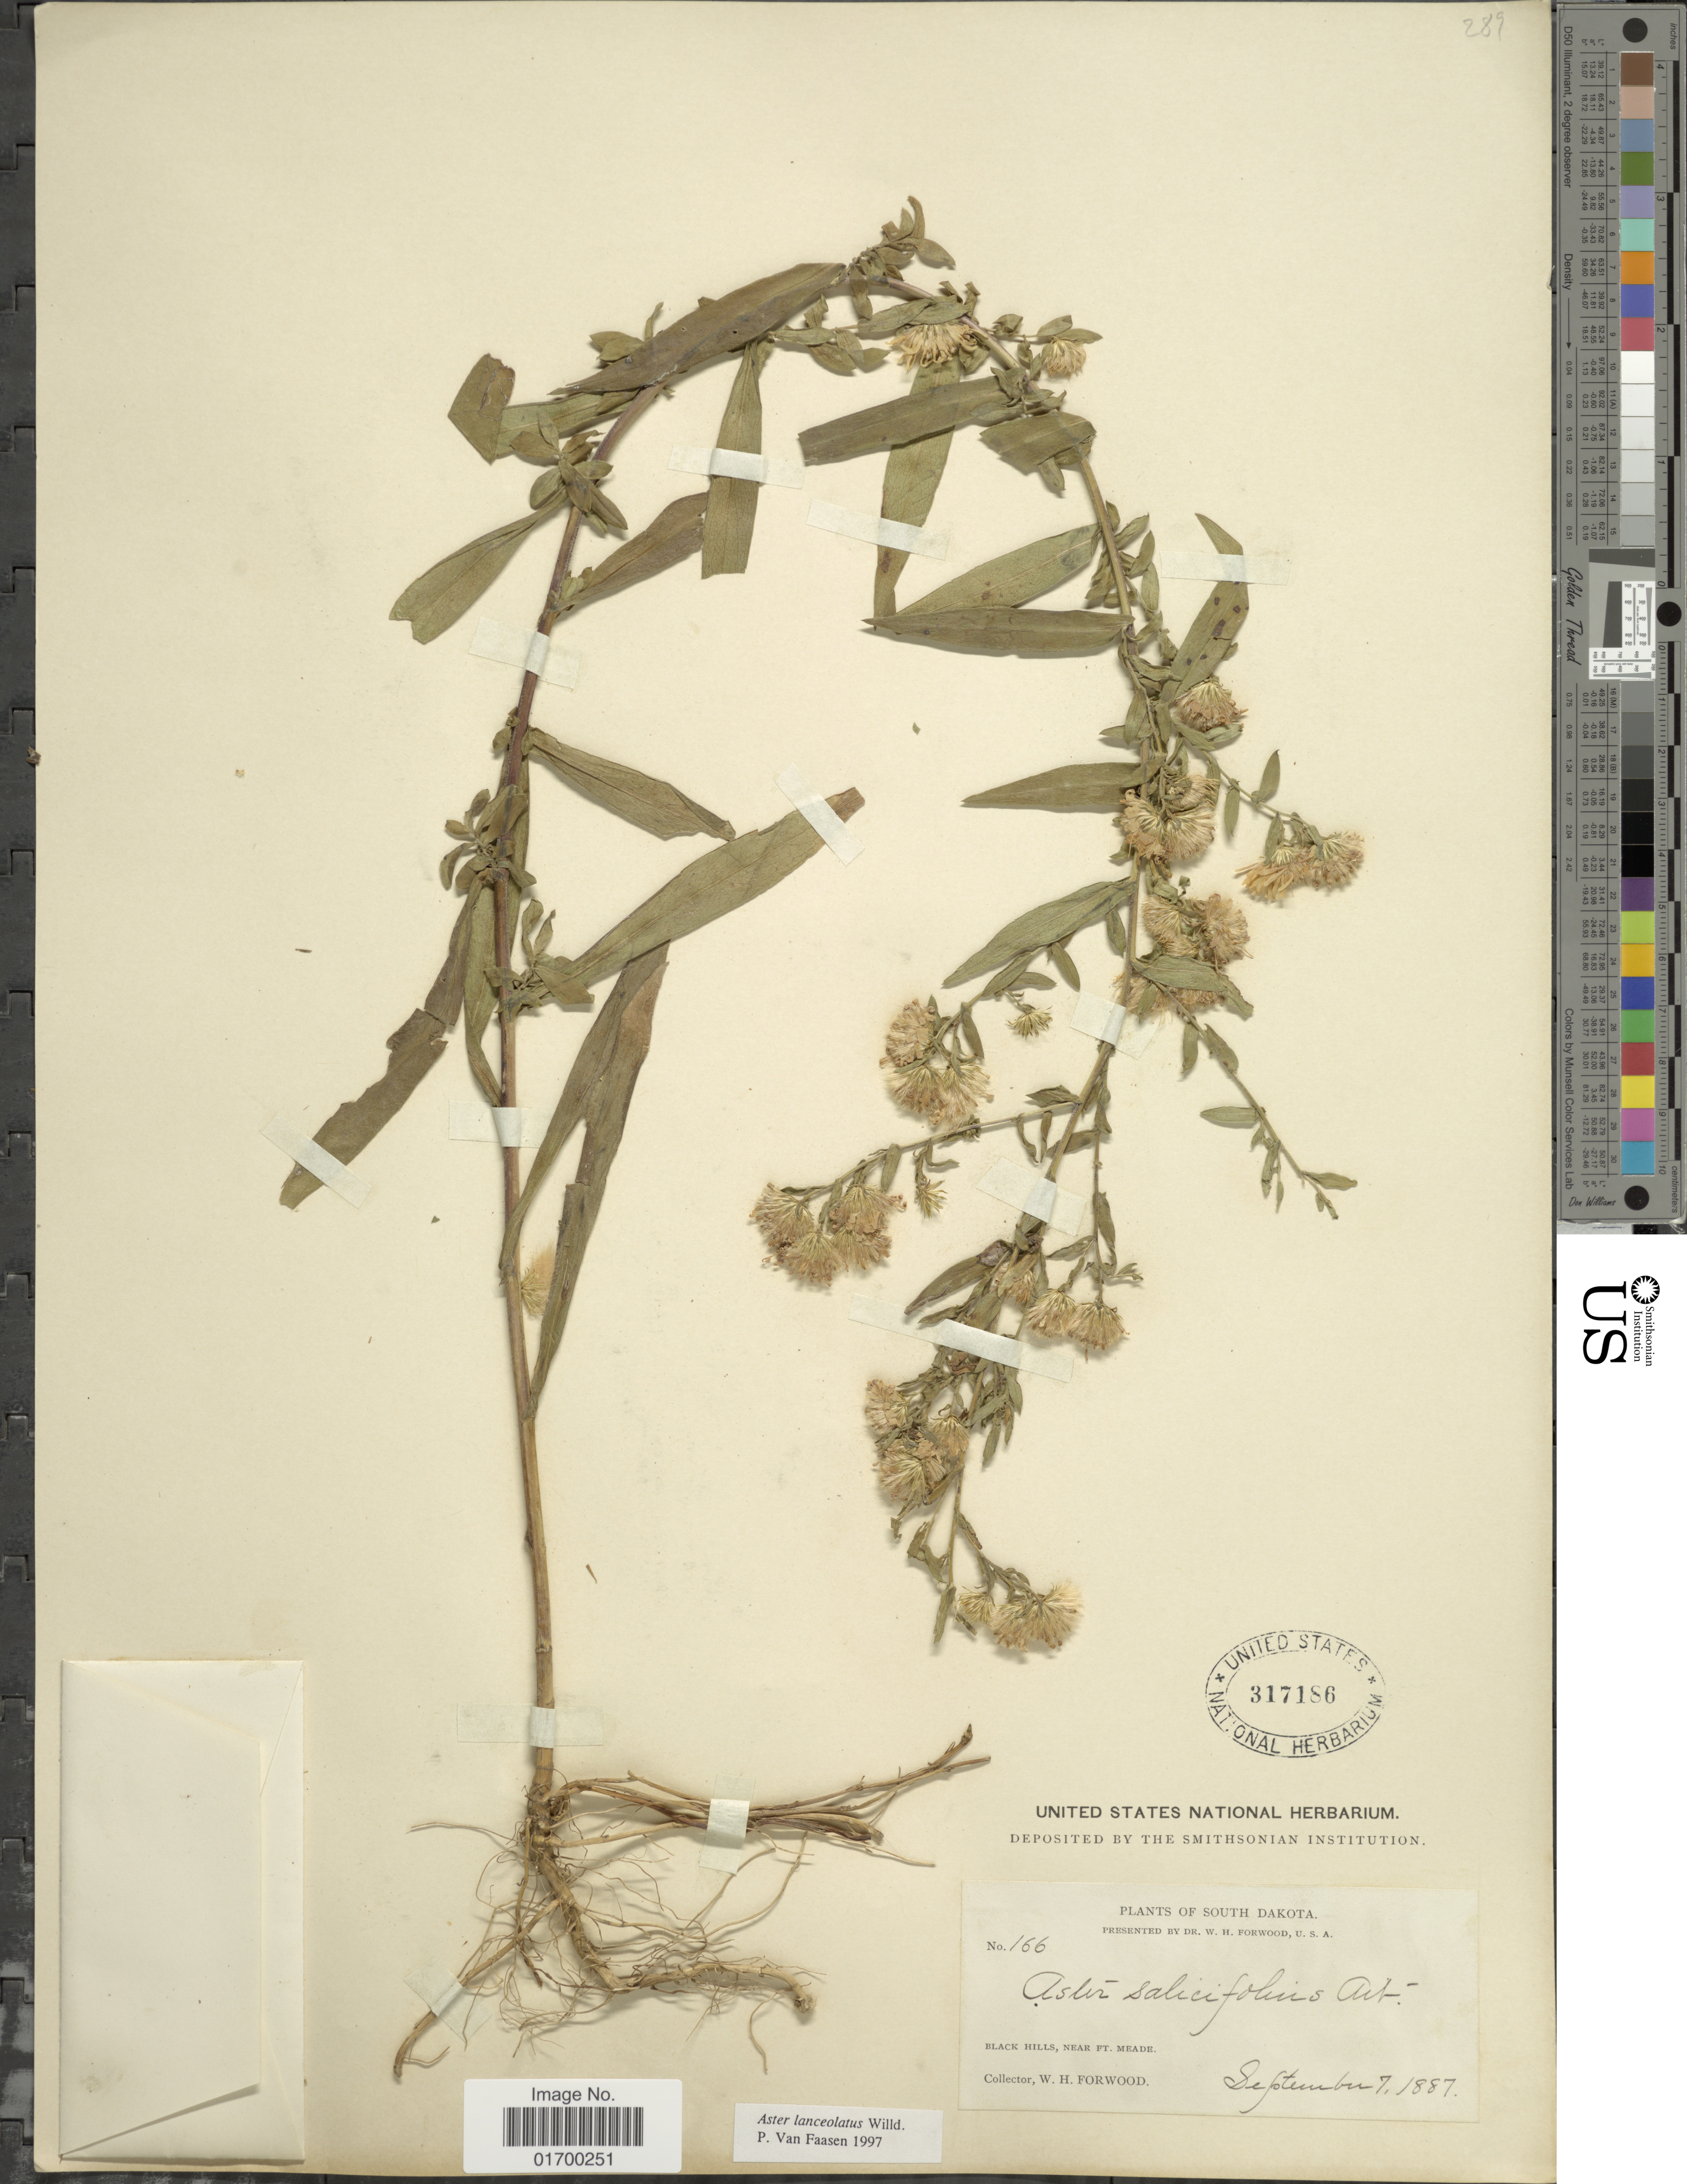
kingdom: Plantae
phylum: Tracheophyta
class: Magnoliopsida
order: Asterales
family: Asteraceae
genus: Symphyotrichum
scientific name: Symphyotrichum lanceolatum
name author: (Willd.) G.L. Nesom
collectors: W. Forwood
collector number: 166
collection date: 1887-09-07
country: United States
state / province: South Dakota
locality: Black Hills, near Ft. Madre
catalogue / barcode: US 317186